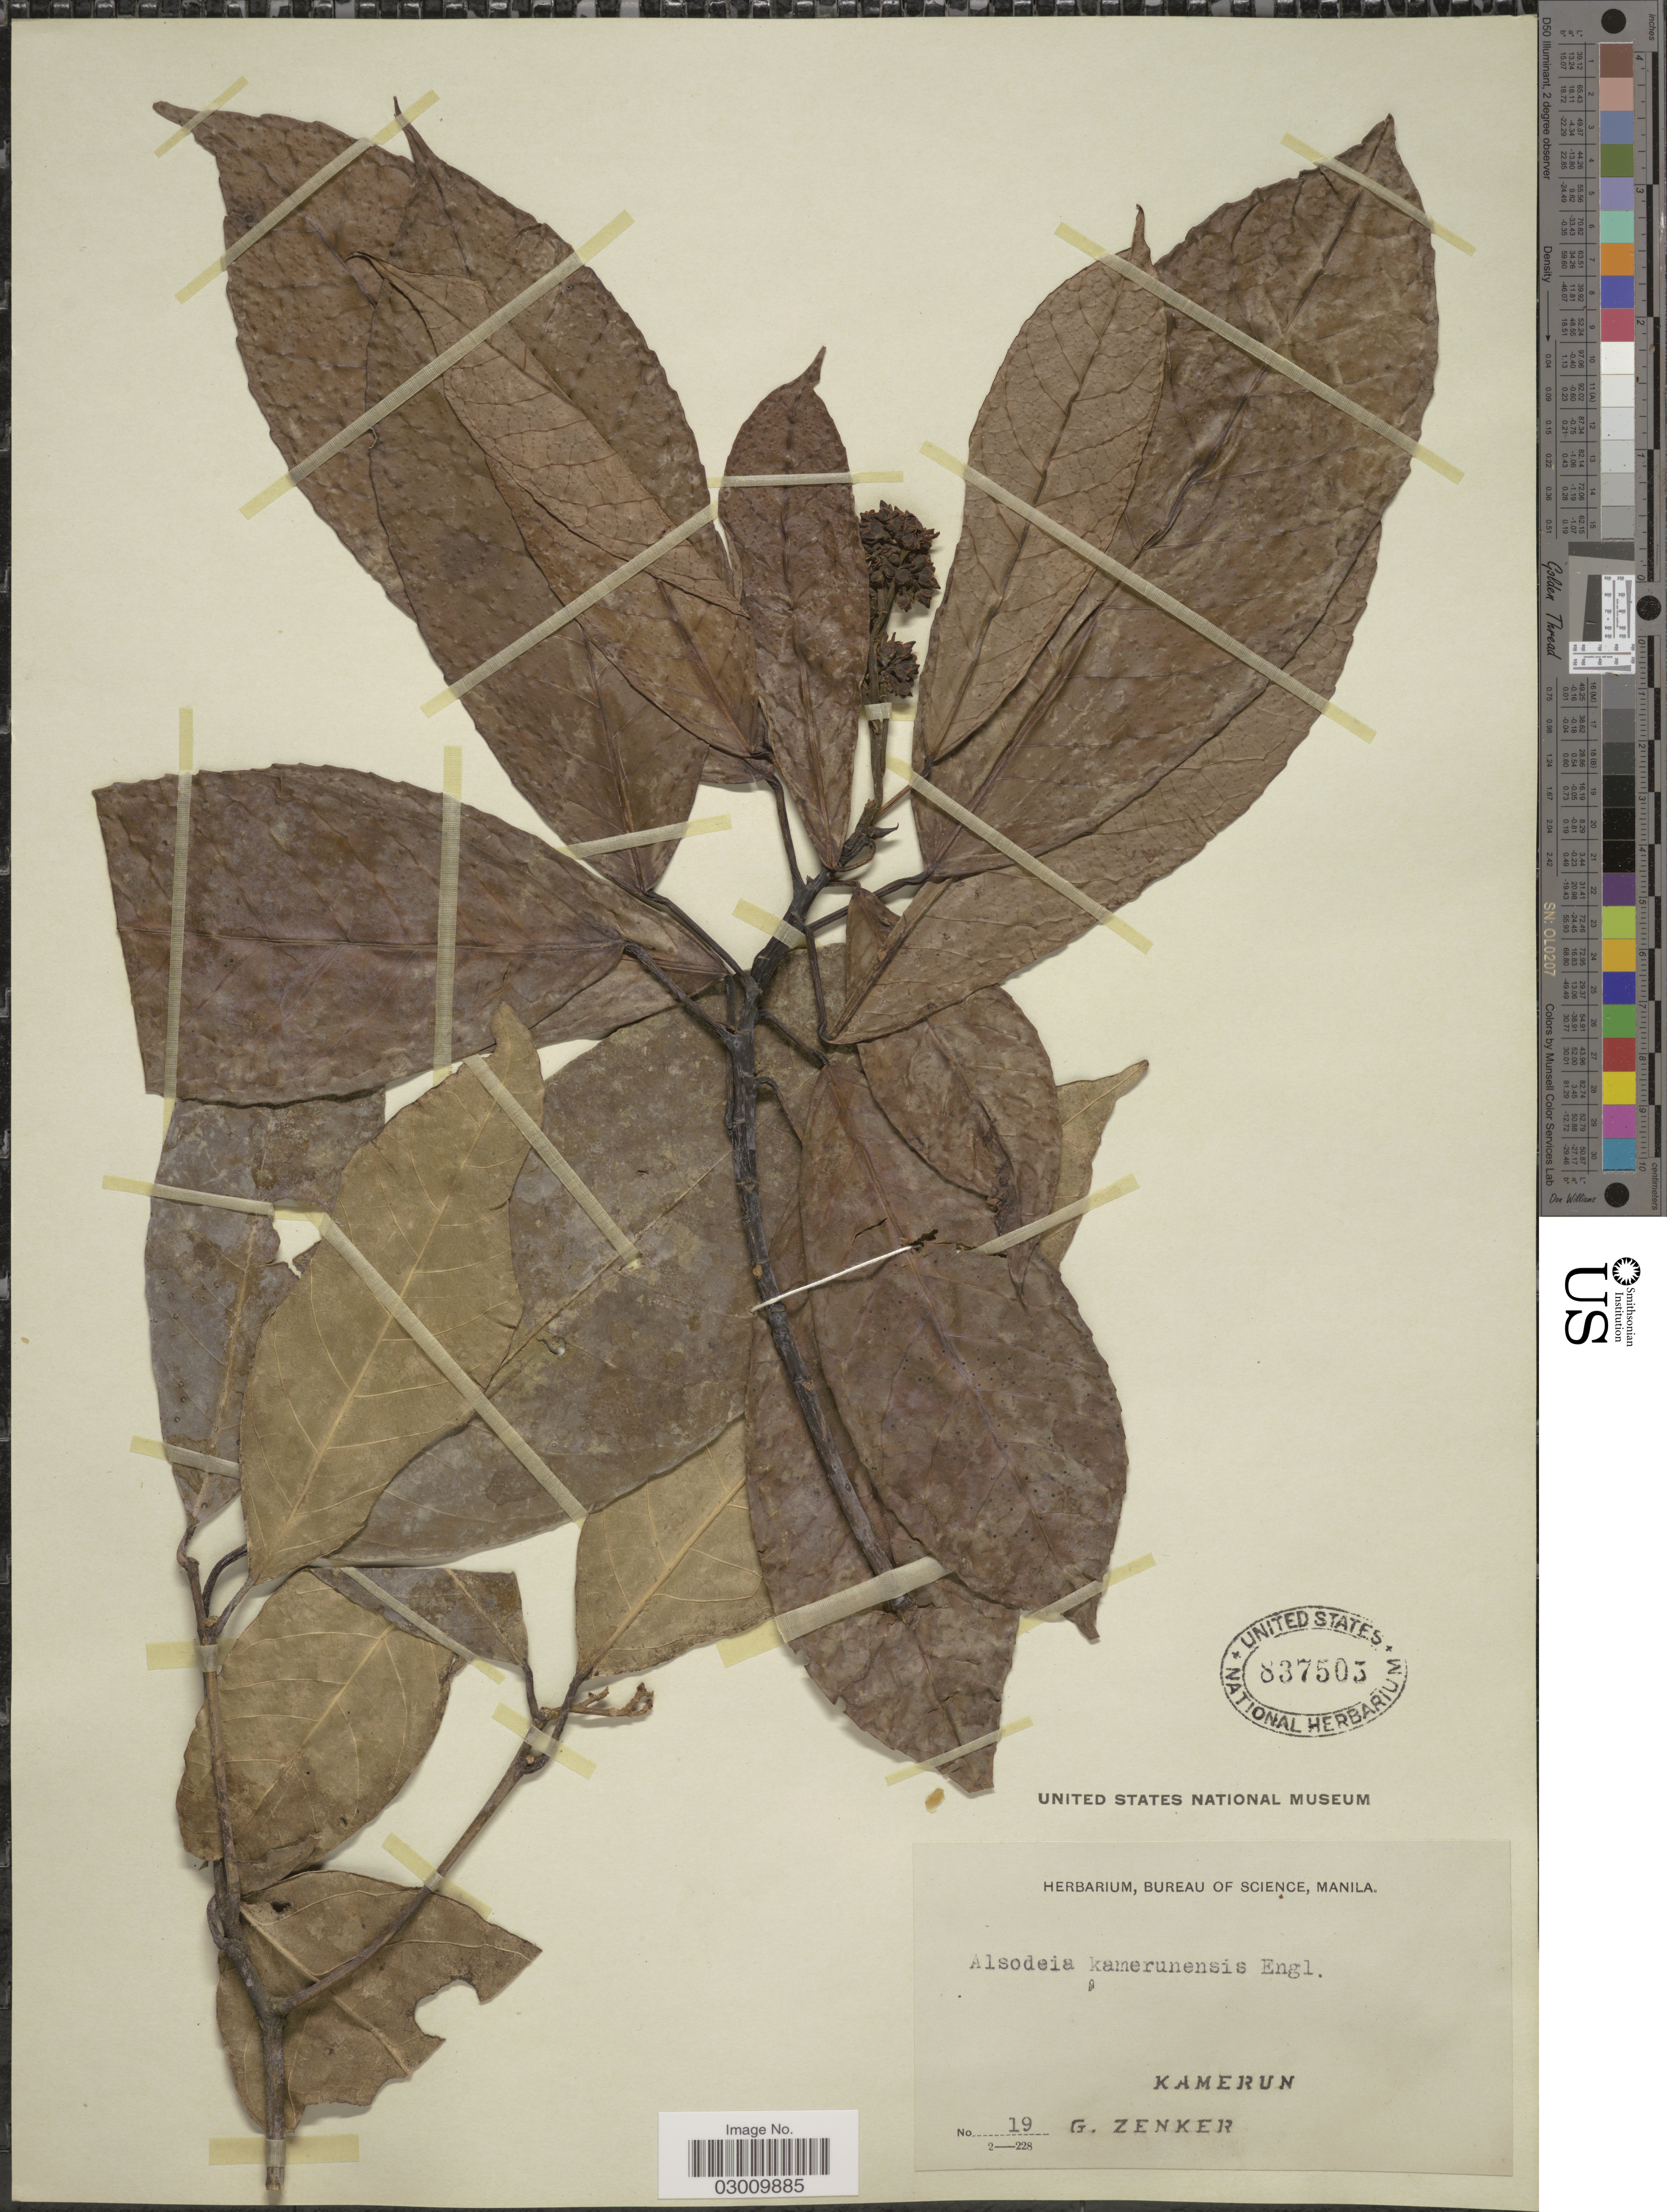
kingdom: Plantae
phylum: Tracheophyta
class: Magnoliopsida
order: Malpighiales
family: Violaceae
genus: Rinorea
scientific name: Rinorea kamerunensis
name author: Engl.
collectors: G. A. Zenker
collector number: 19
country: Cameroon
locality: Kamerun.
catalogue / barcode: US 837505